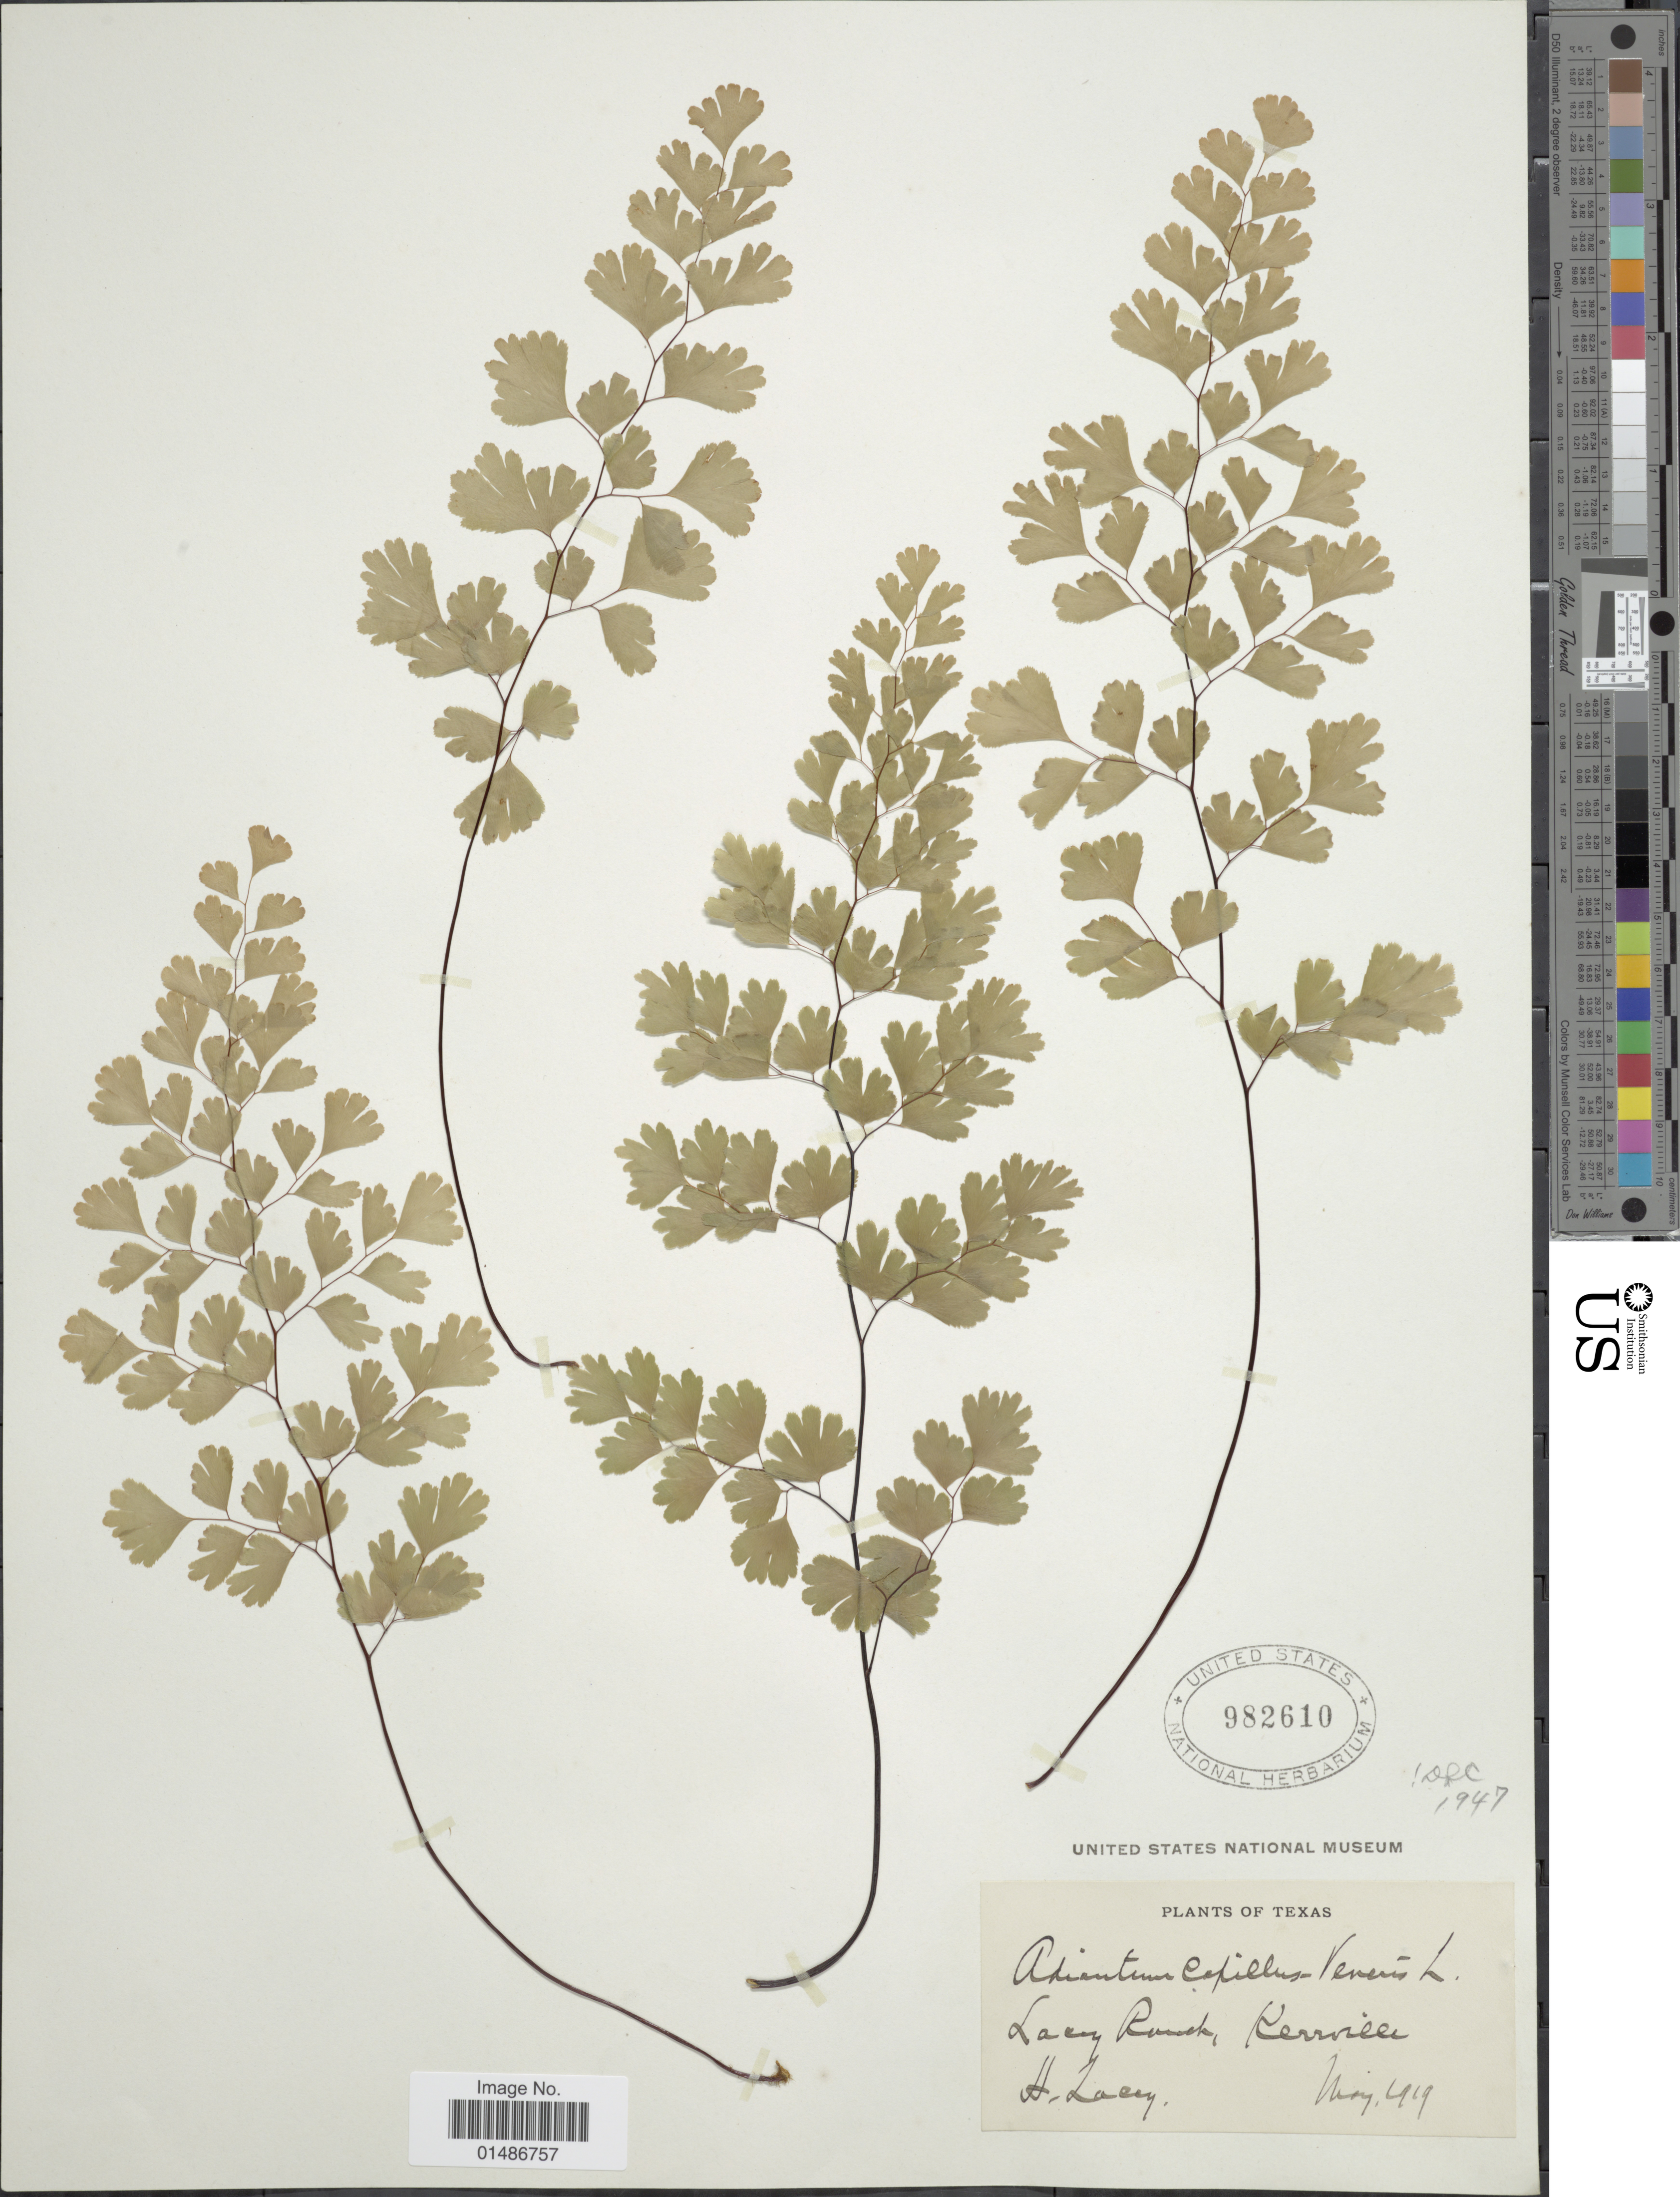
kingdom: Plantae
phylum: Tracheophyta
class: Polypodiopsida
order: Polypodiales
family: Pteridaceae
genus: Adiantum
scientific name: Adiantum capillus-veneris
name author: L.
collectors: H. Lacey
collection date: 1919-05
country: United States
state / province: Texas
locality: Lacey Ranch, Kerrville.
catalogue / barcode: US 982610